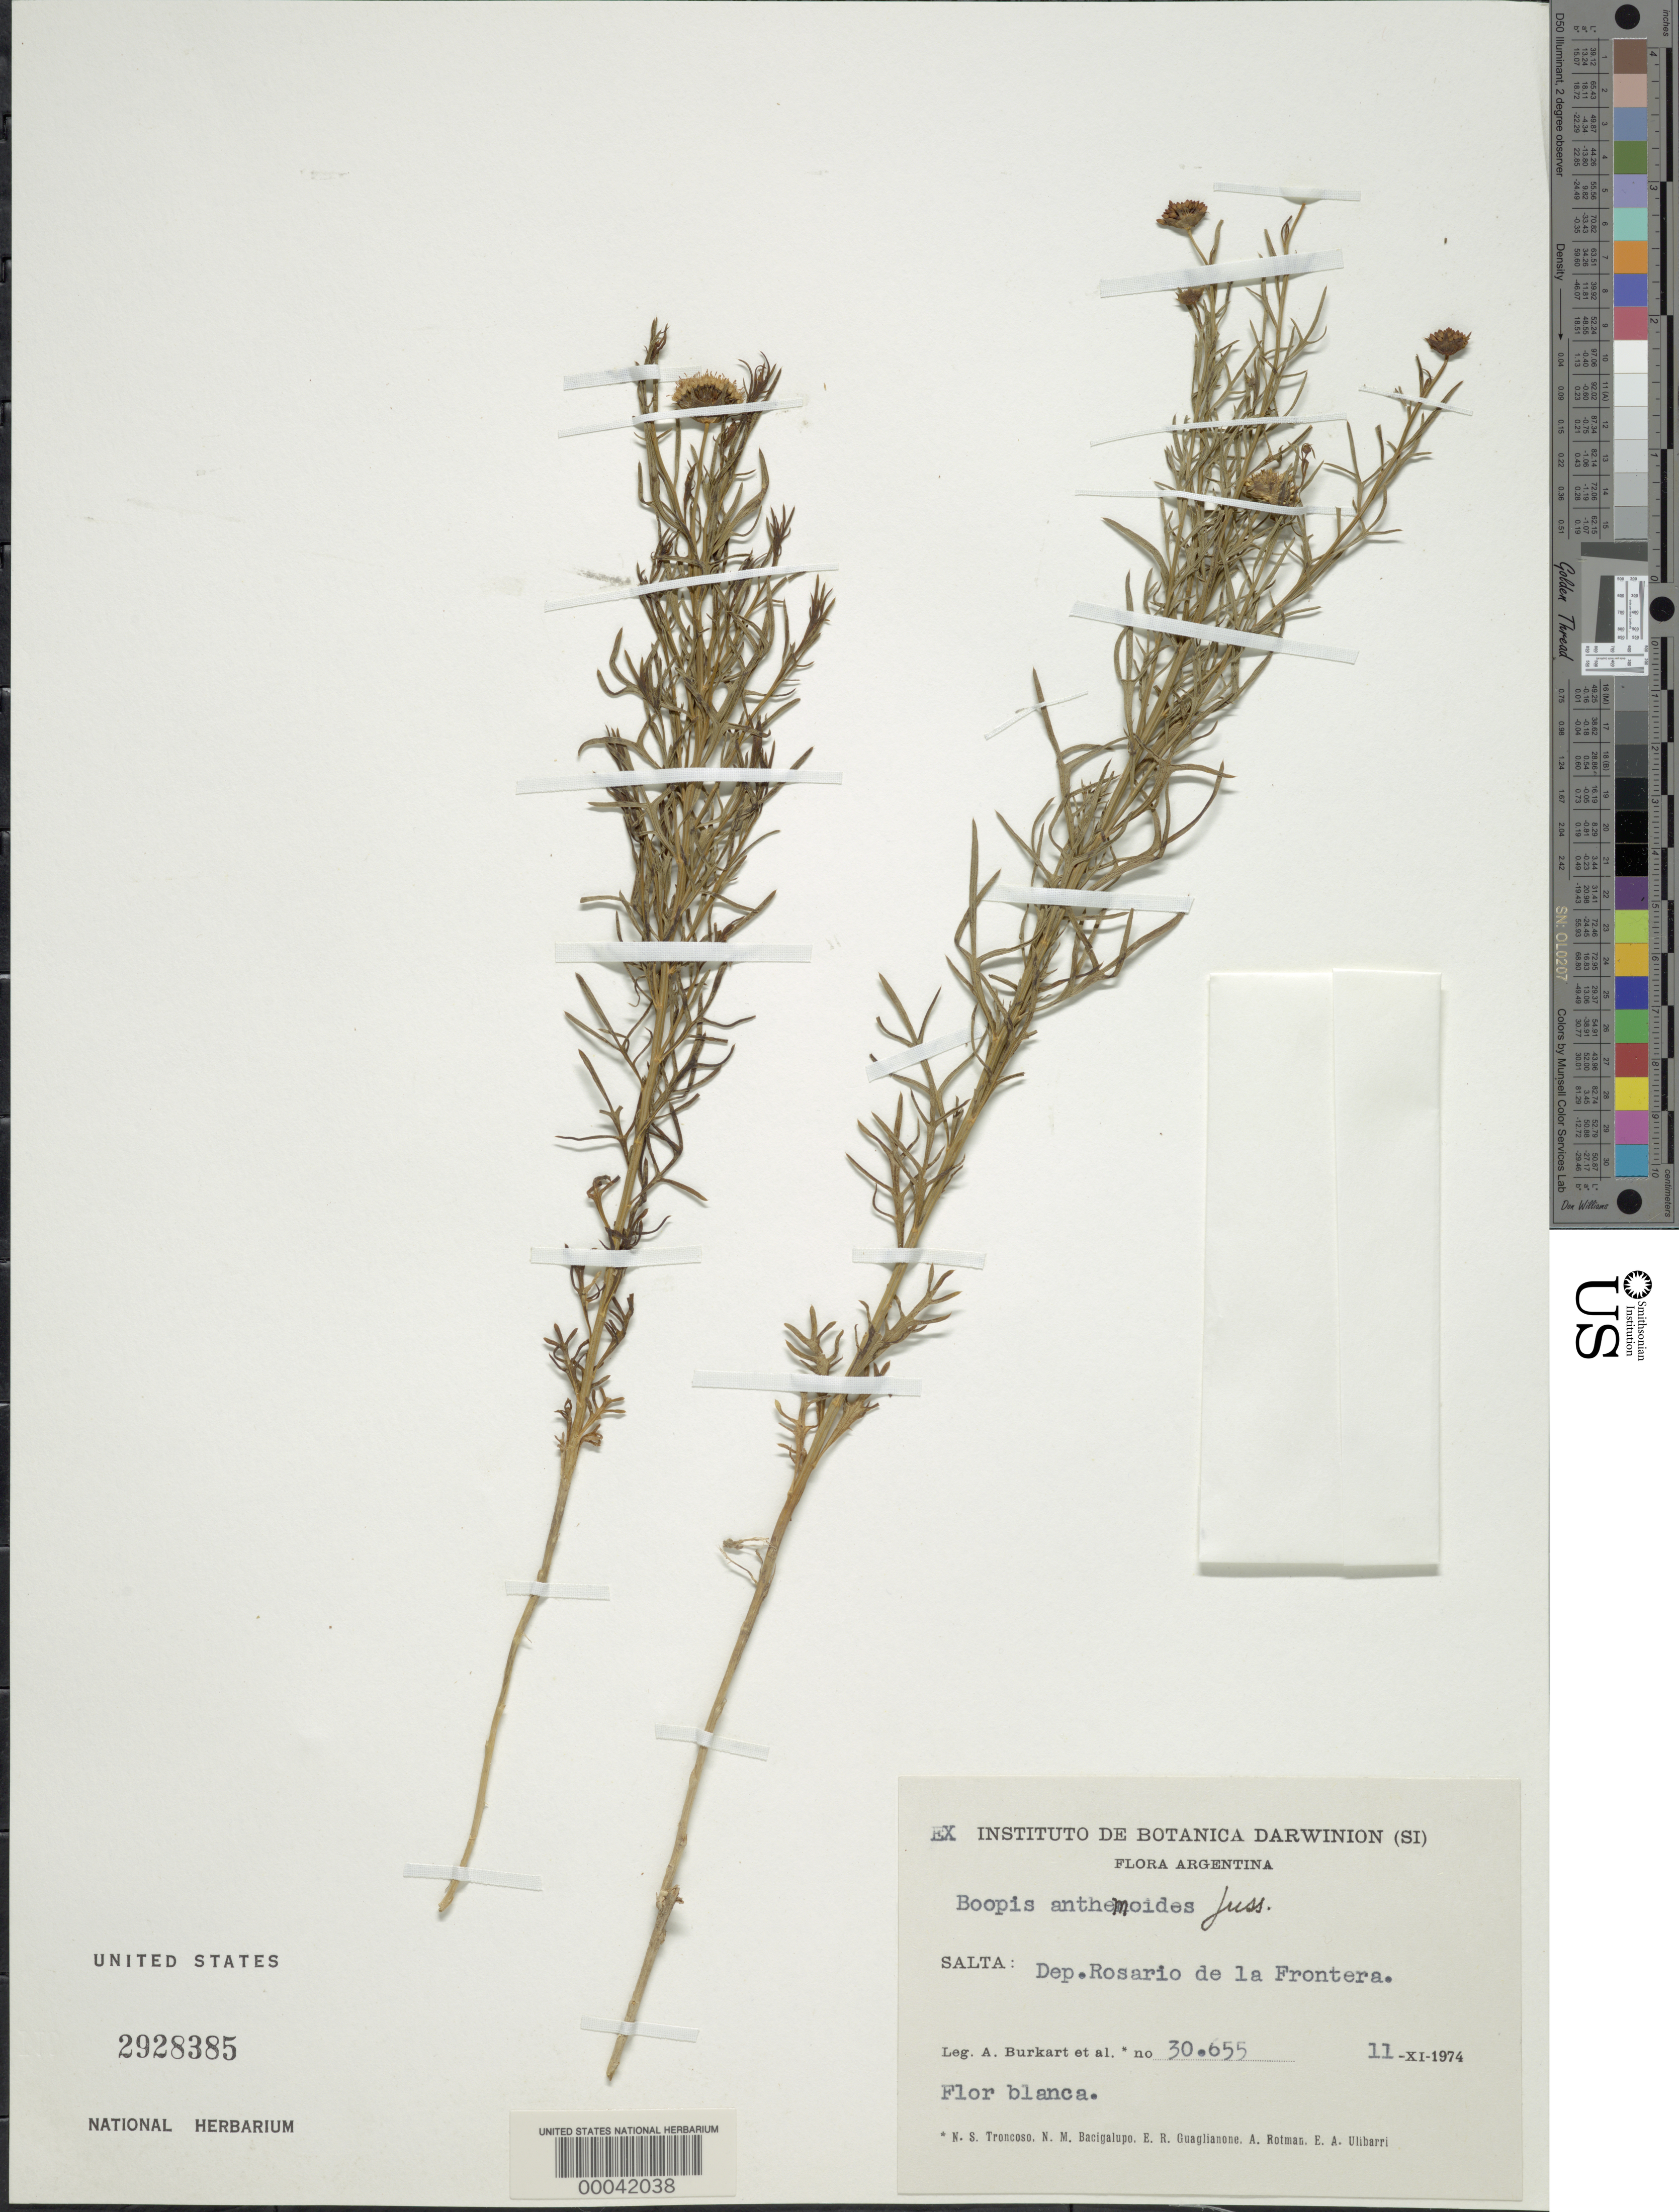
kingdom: Plantae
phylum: Tracheophyta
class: Magnoliopsida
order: Asterales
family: Calyceraceae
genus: Boopis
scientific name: Boopis anthemoides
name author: Juss.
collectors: A. E. Burkart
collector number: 30655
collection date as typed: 11 Nov 1974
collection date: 1974-11-11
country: Argentina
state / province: Salta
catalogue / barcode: US 2928385